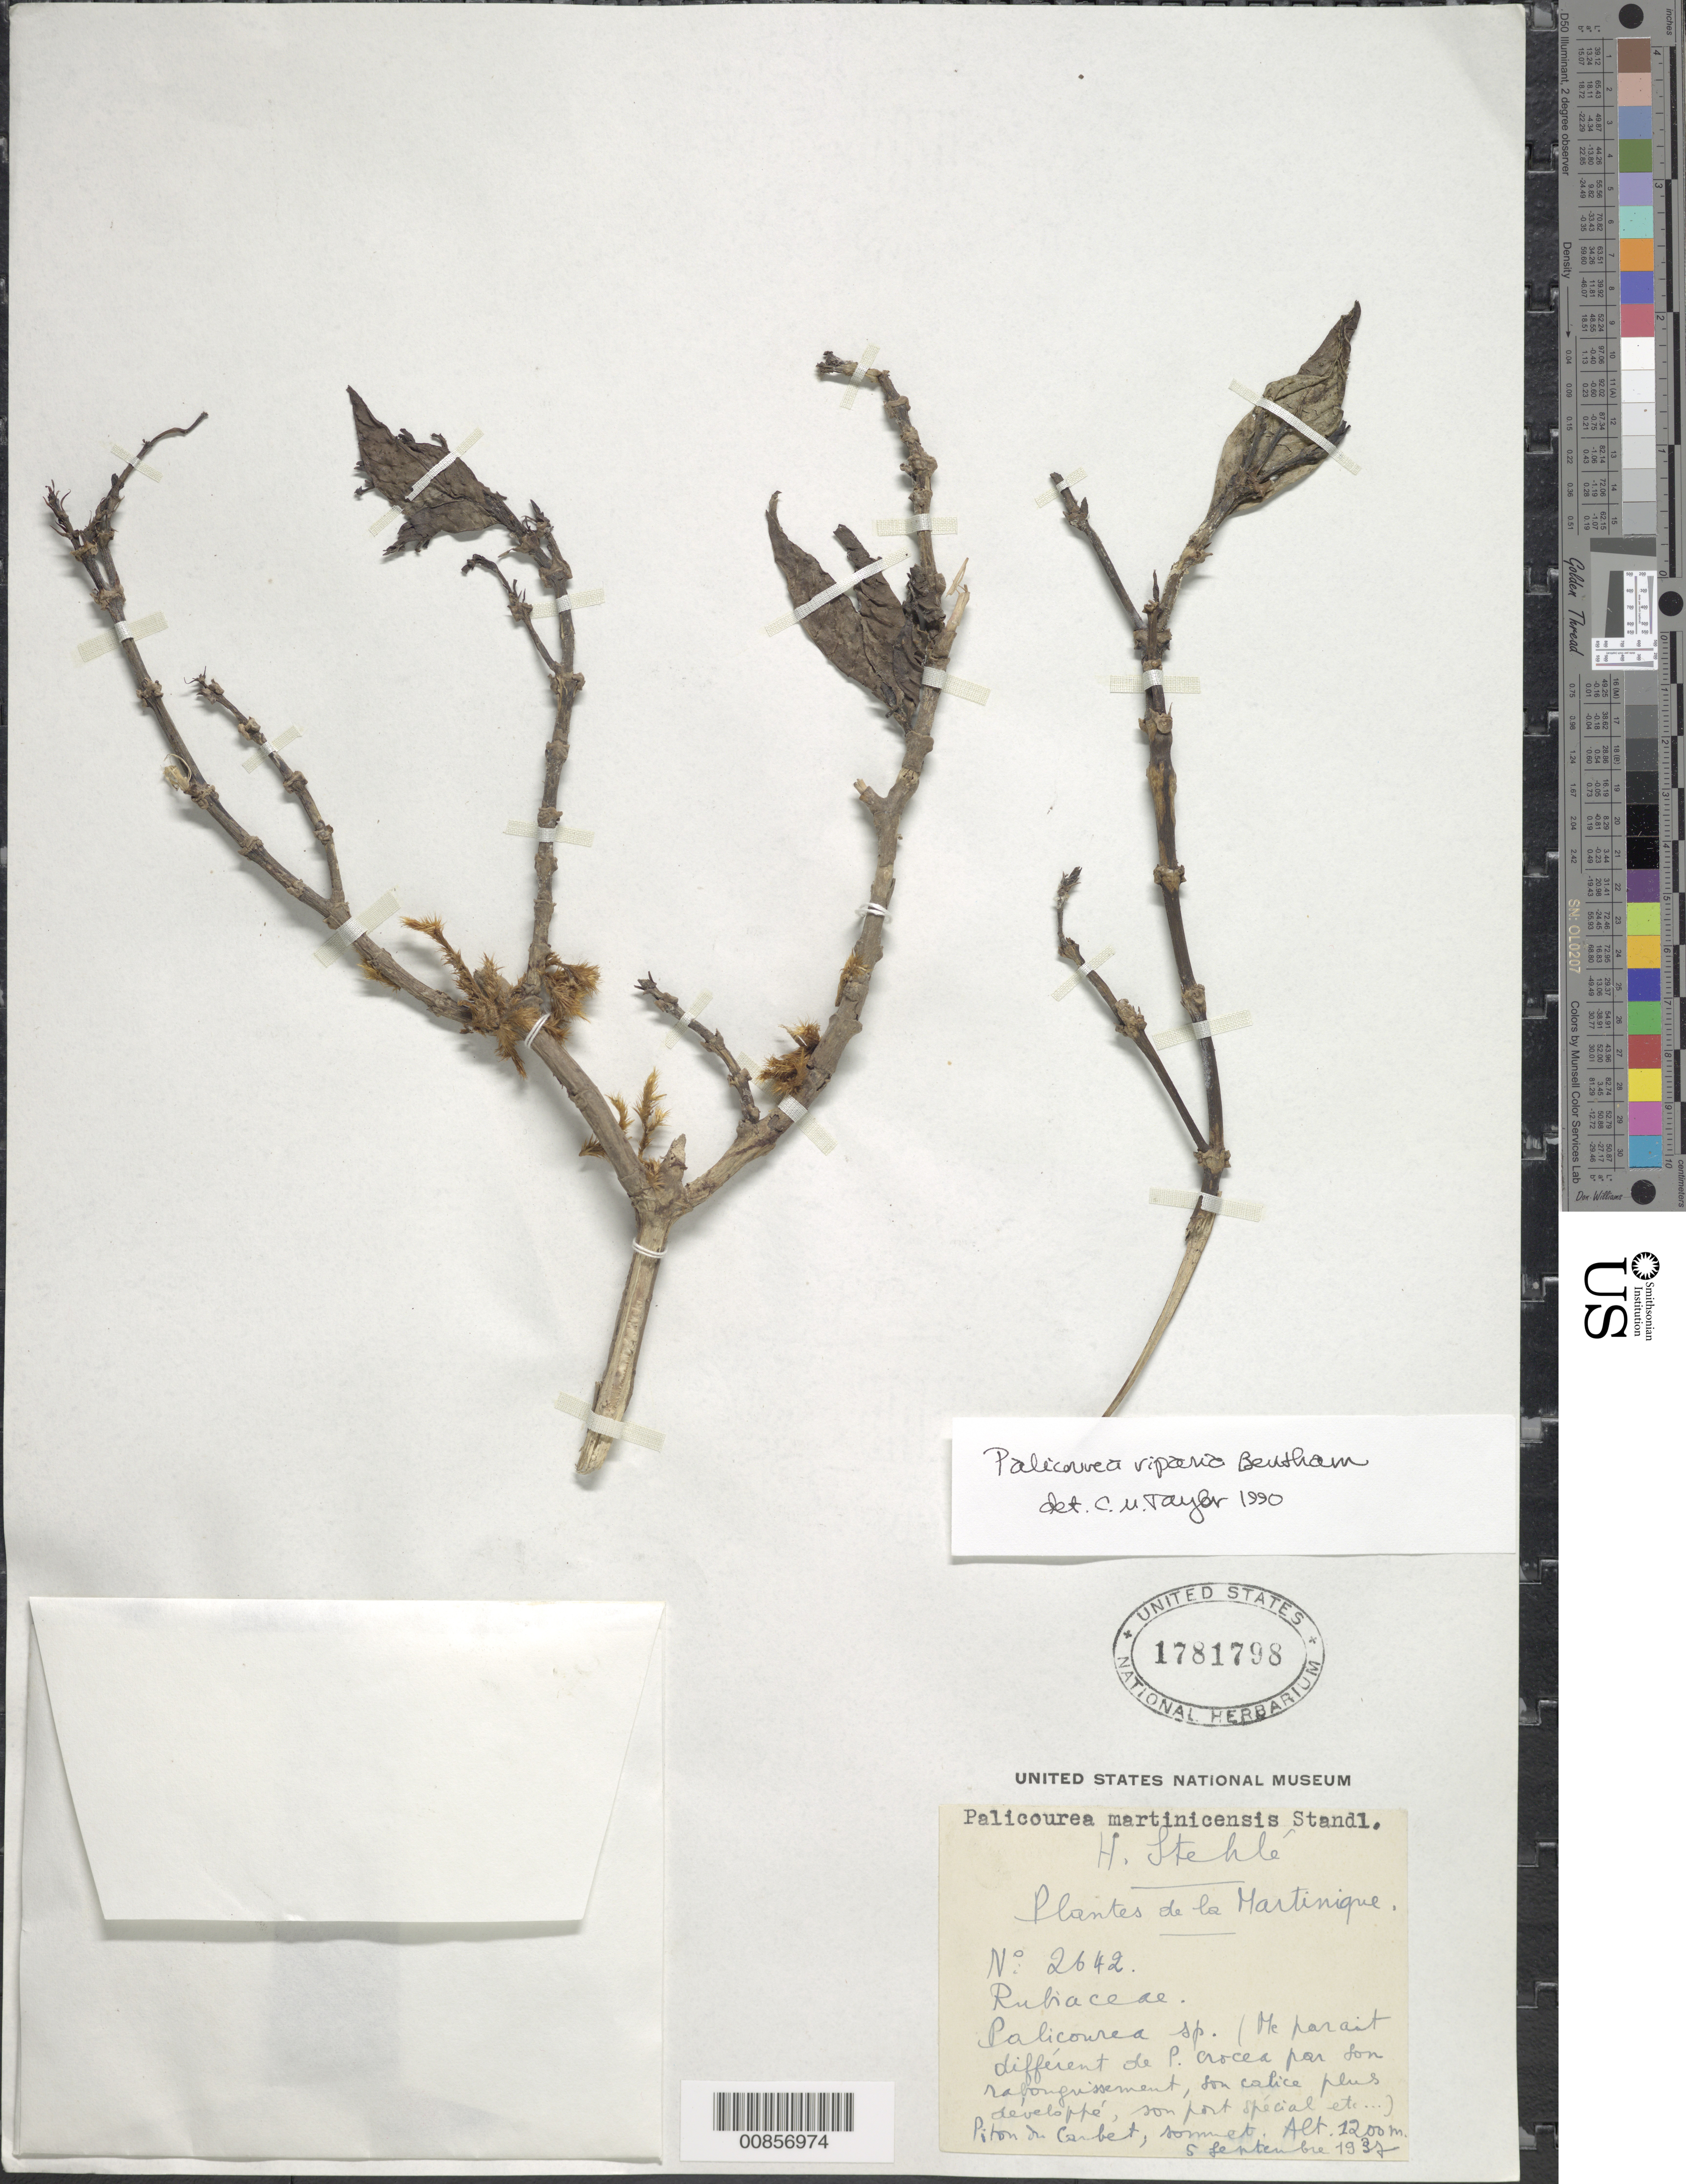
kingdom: Plantae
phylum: Tracheophyta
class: Magnoliopsida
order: Gentianales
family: Rubiaceae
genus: Palicourea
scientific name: Palicourea croceoides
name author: Desv. ex Ham.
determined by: Taylor, Charlotte M.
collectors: H. Stehlé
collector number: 2642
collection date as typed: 05 Sep 1932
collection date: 1932-09-05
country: Martinique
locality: Piton -- Carbet, sommet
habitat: Mountain summit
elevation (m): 1200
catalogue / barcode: US 1781798